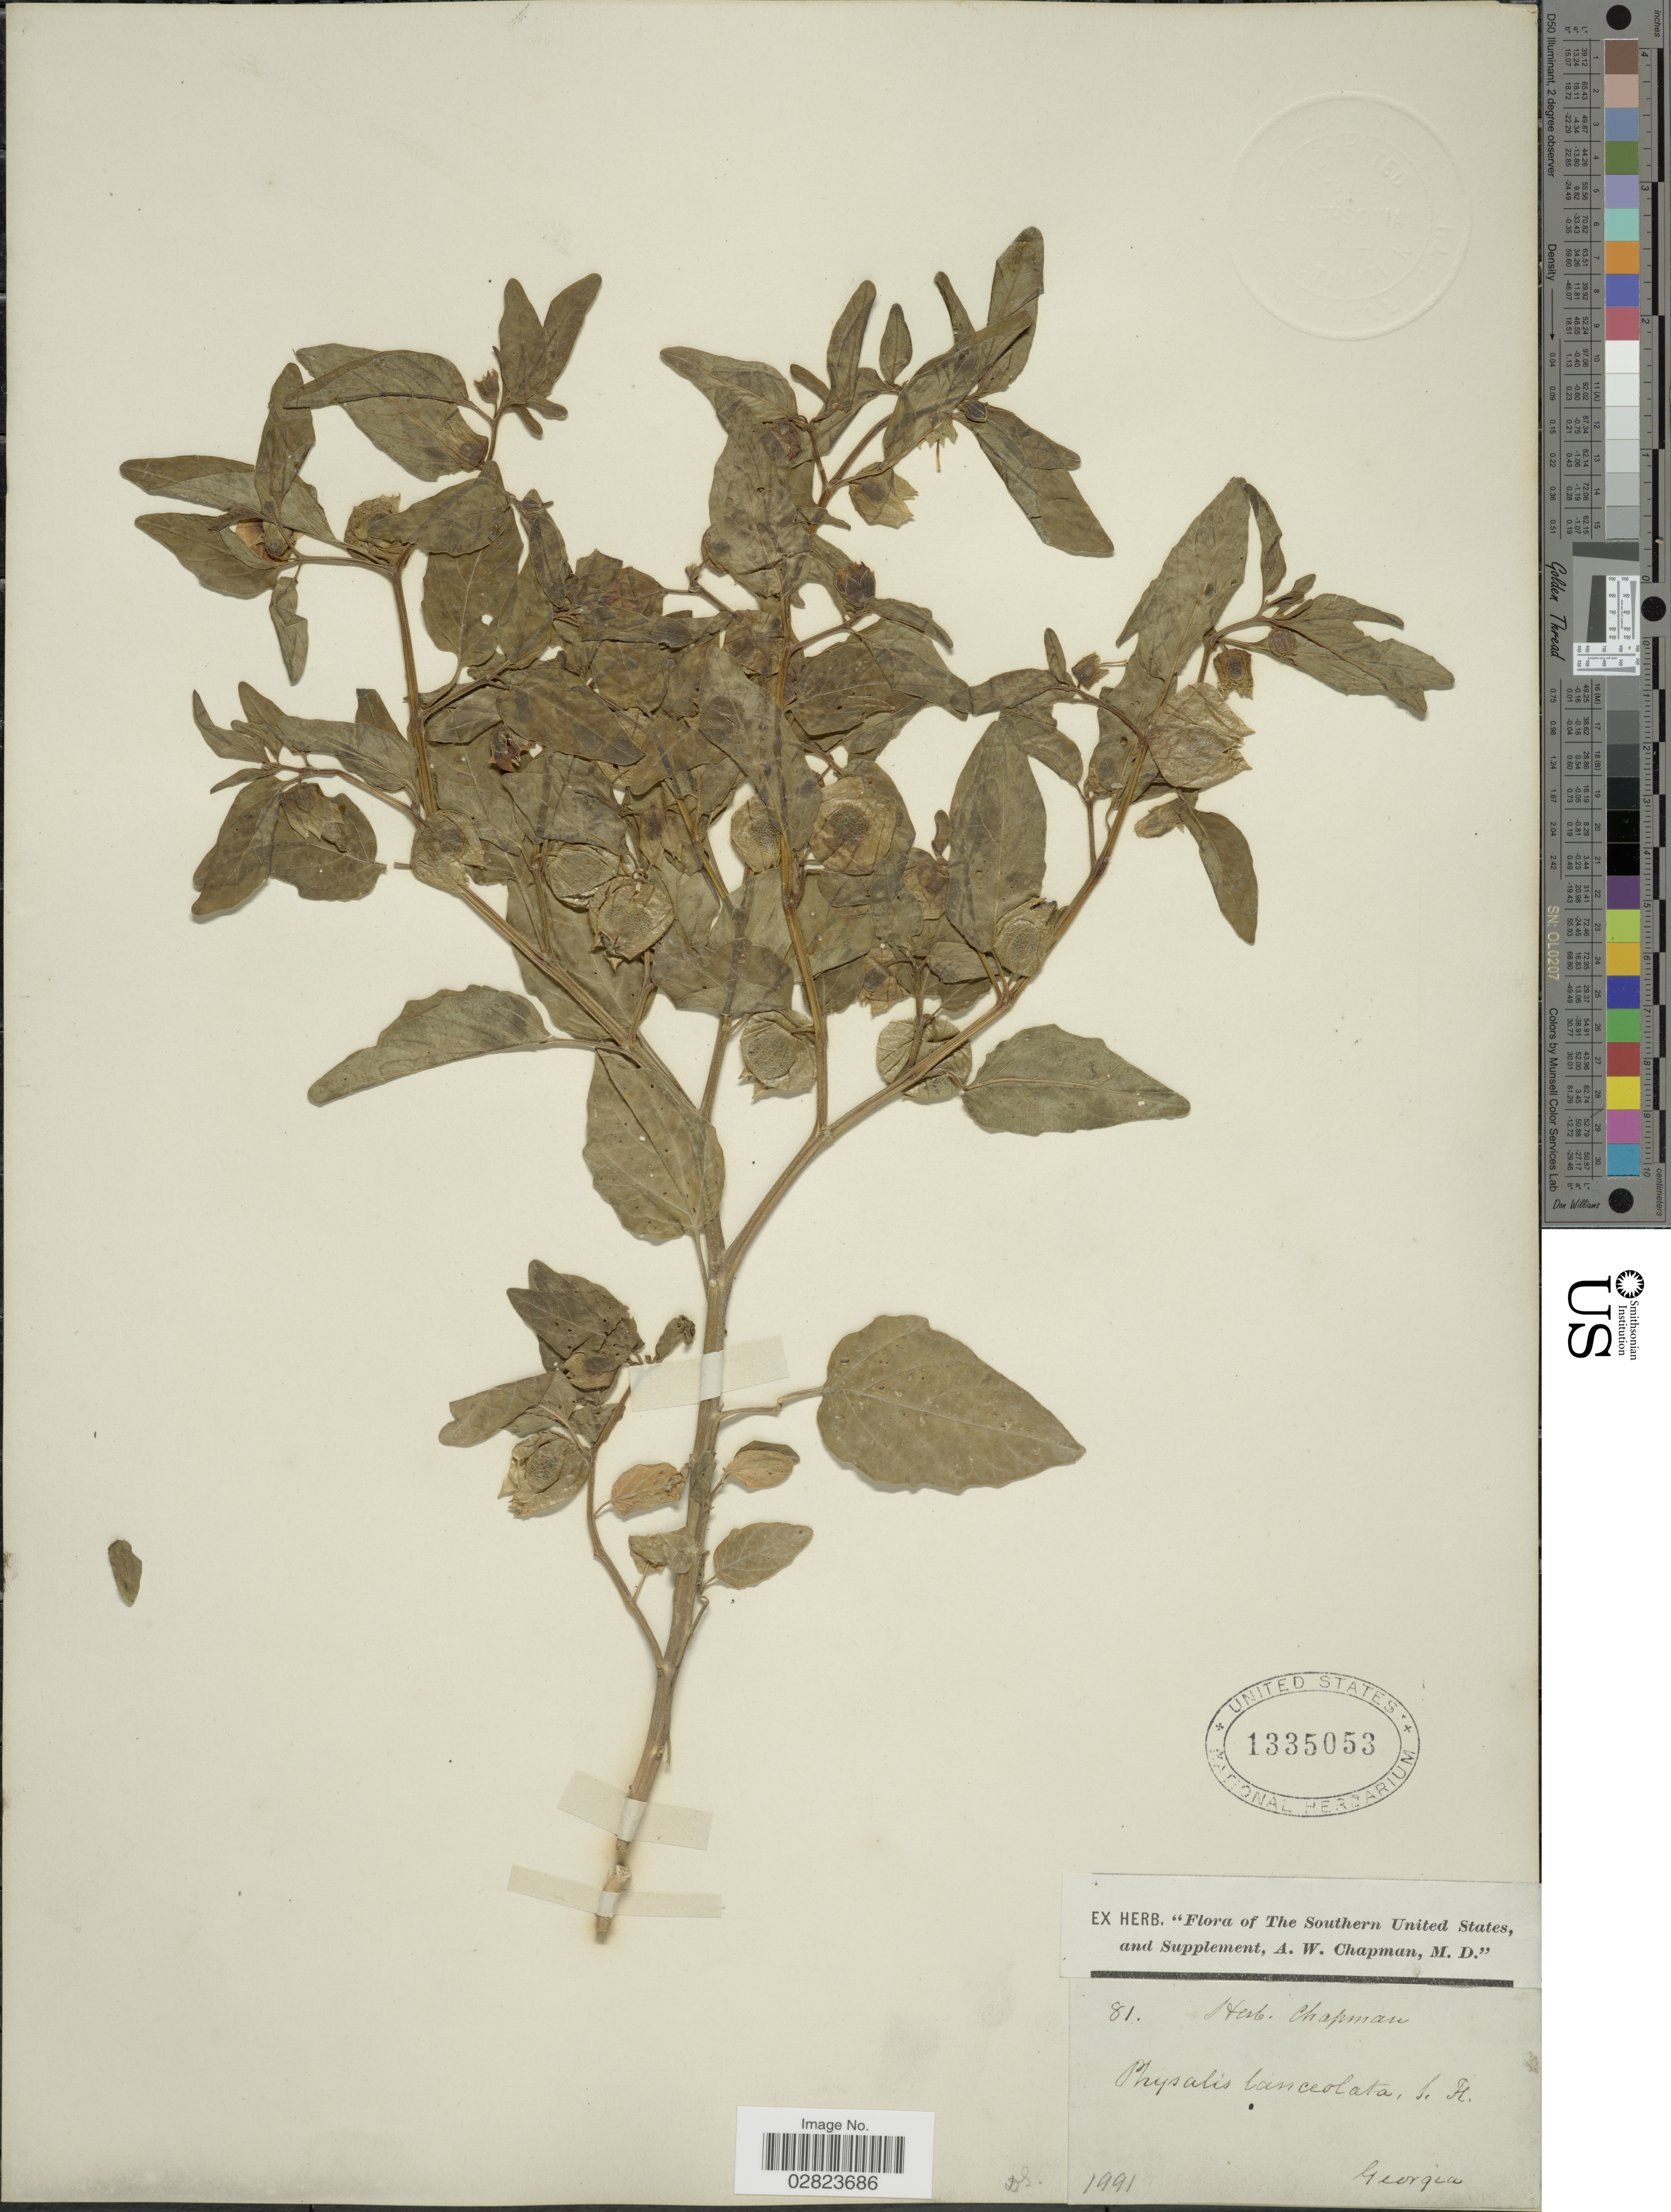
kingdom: Plantae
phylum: Tracheophyta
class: Magnoliopsida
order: Solanales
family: Solanaceae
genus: Physalis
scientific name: Physalis lanceolata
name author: Michx.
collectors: A. W. Chapman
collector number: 81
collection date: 1991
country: United States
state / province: Georgia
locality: The Southern United States, and Supplement.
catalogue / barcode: US 1335053